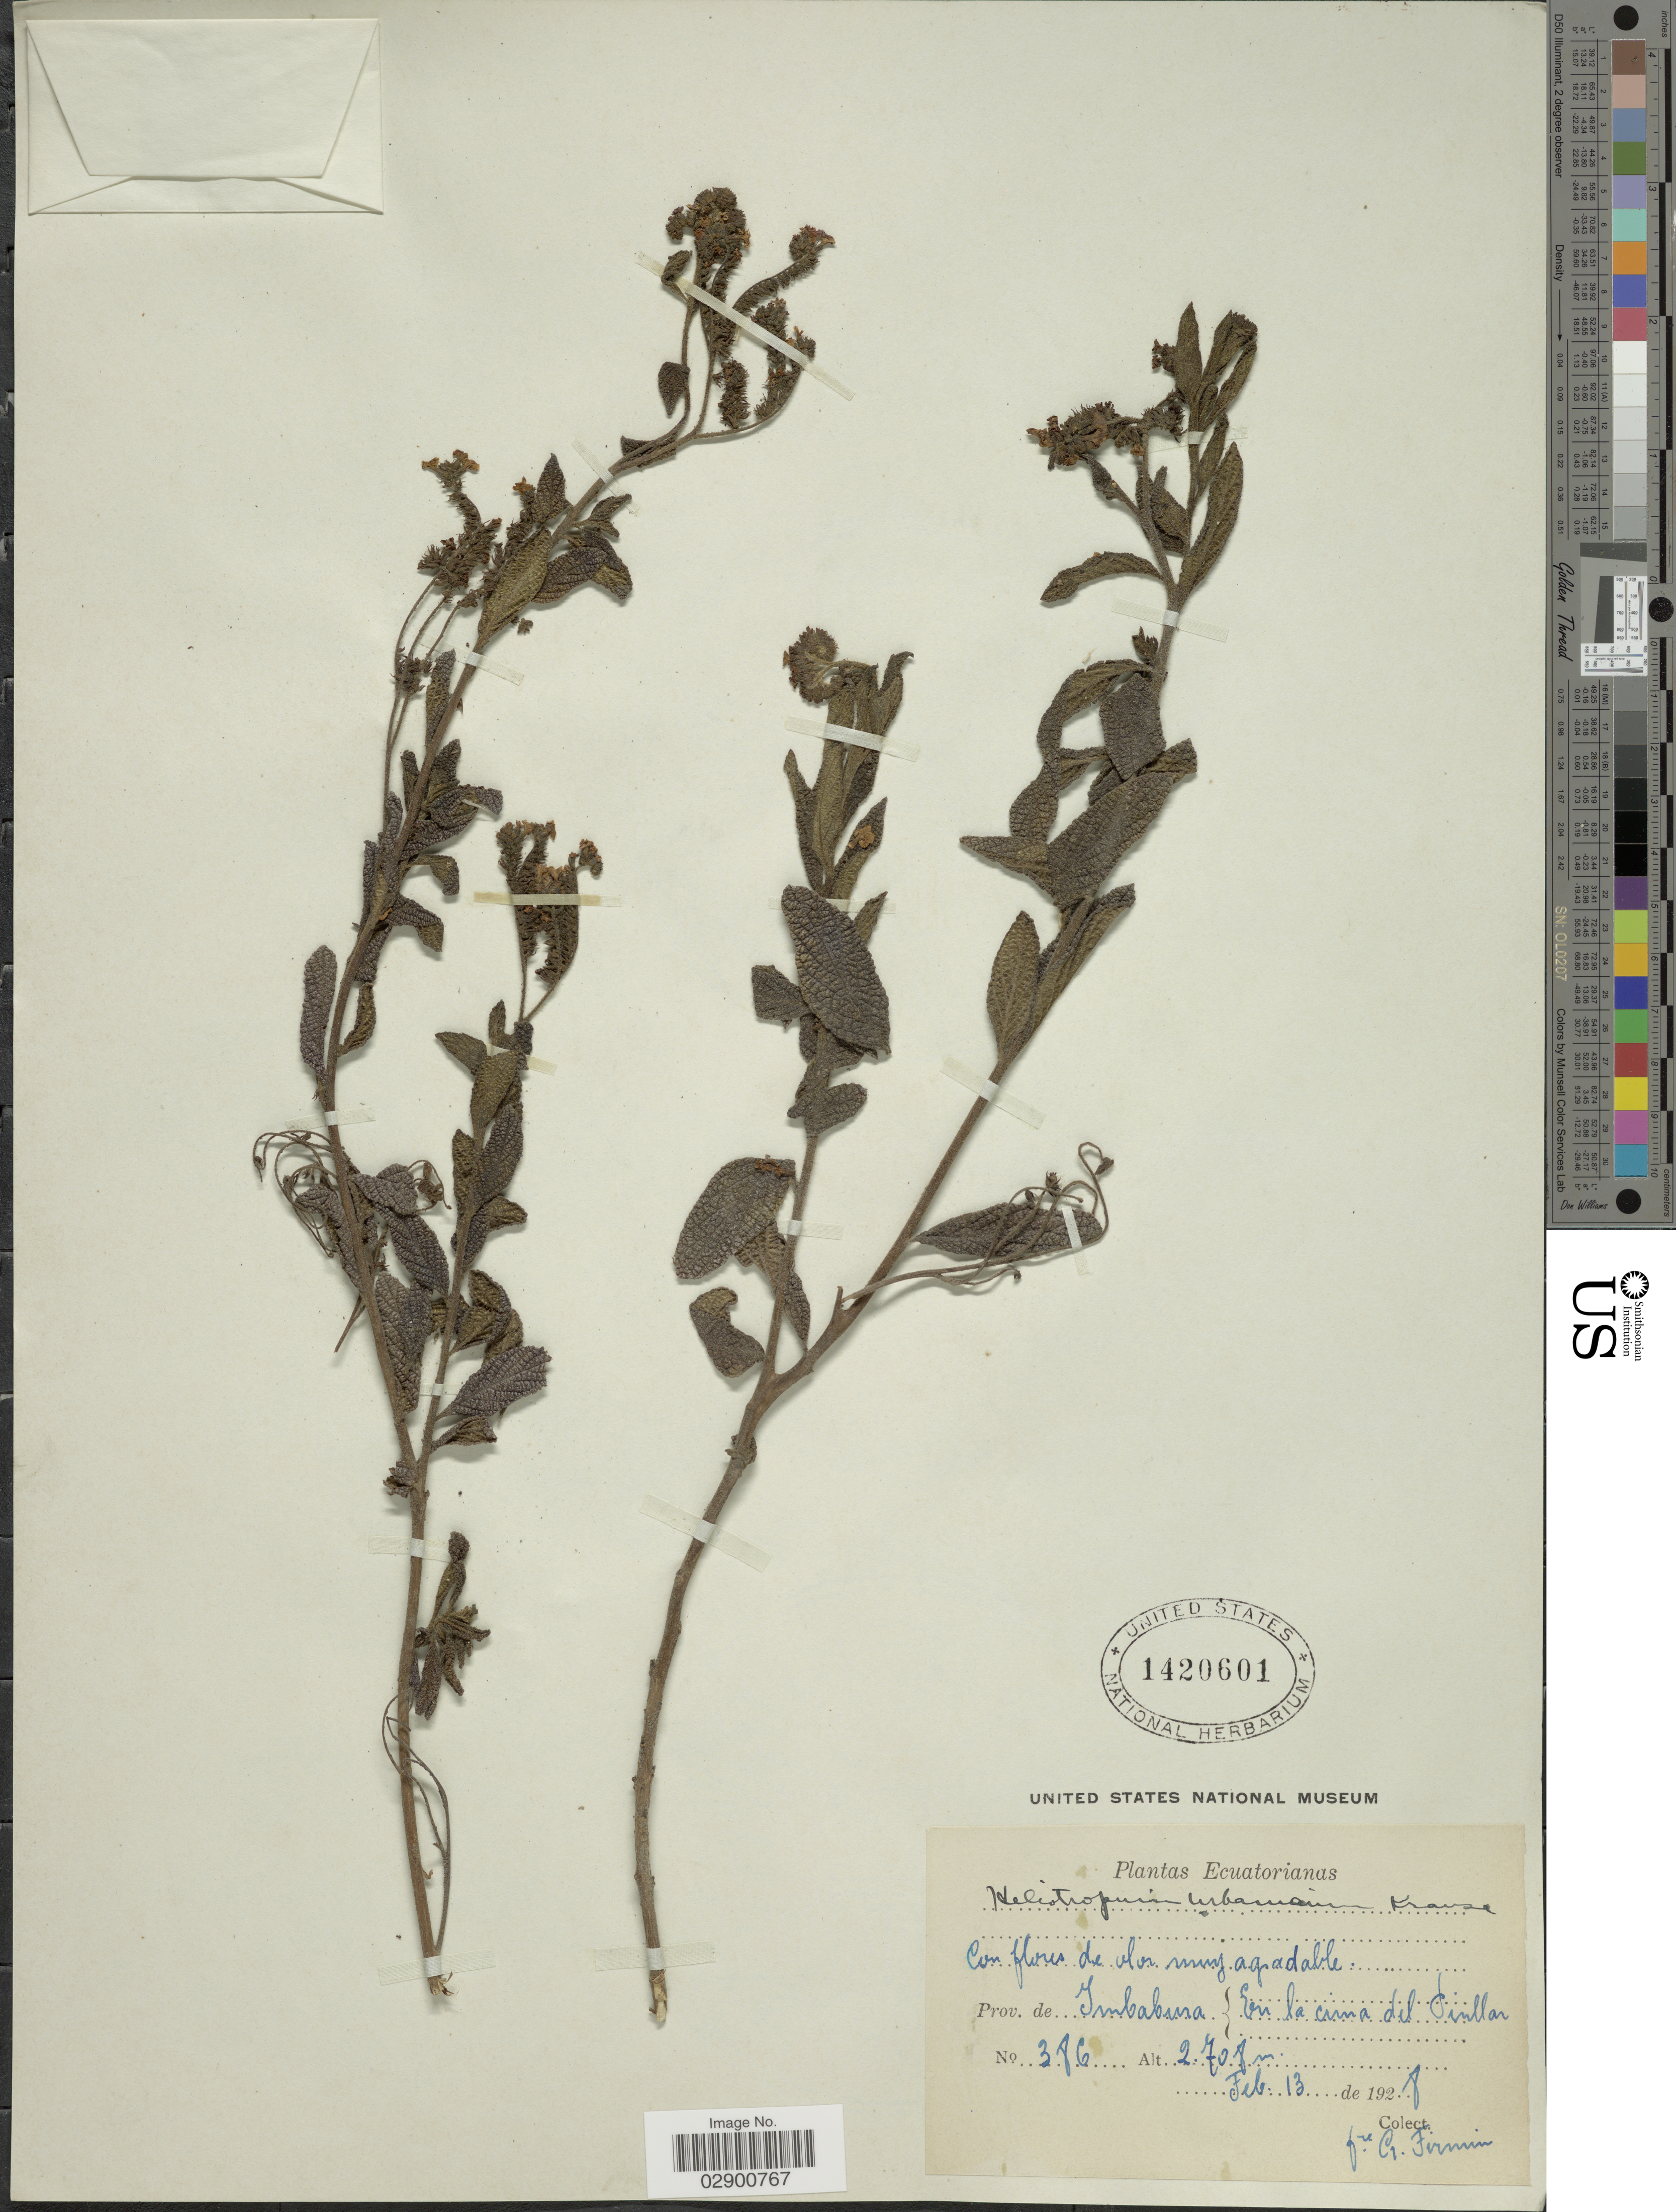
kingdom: Plantae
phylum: Tracheophyta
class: Magnoliopsida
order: Boraginales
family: Heliotropiaceae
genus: Heliotropium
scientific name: Heliotropium urbanianum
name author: K. Krause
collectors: F. Firmin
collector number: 386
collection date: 1928-02-13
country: Ecuador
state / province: Imbabura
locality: Prov. de Imbabura. En la cima del Pinllar.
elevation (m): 2708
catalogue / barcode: US 1420601